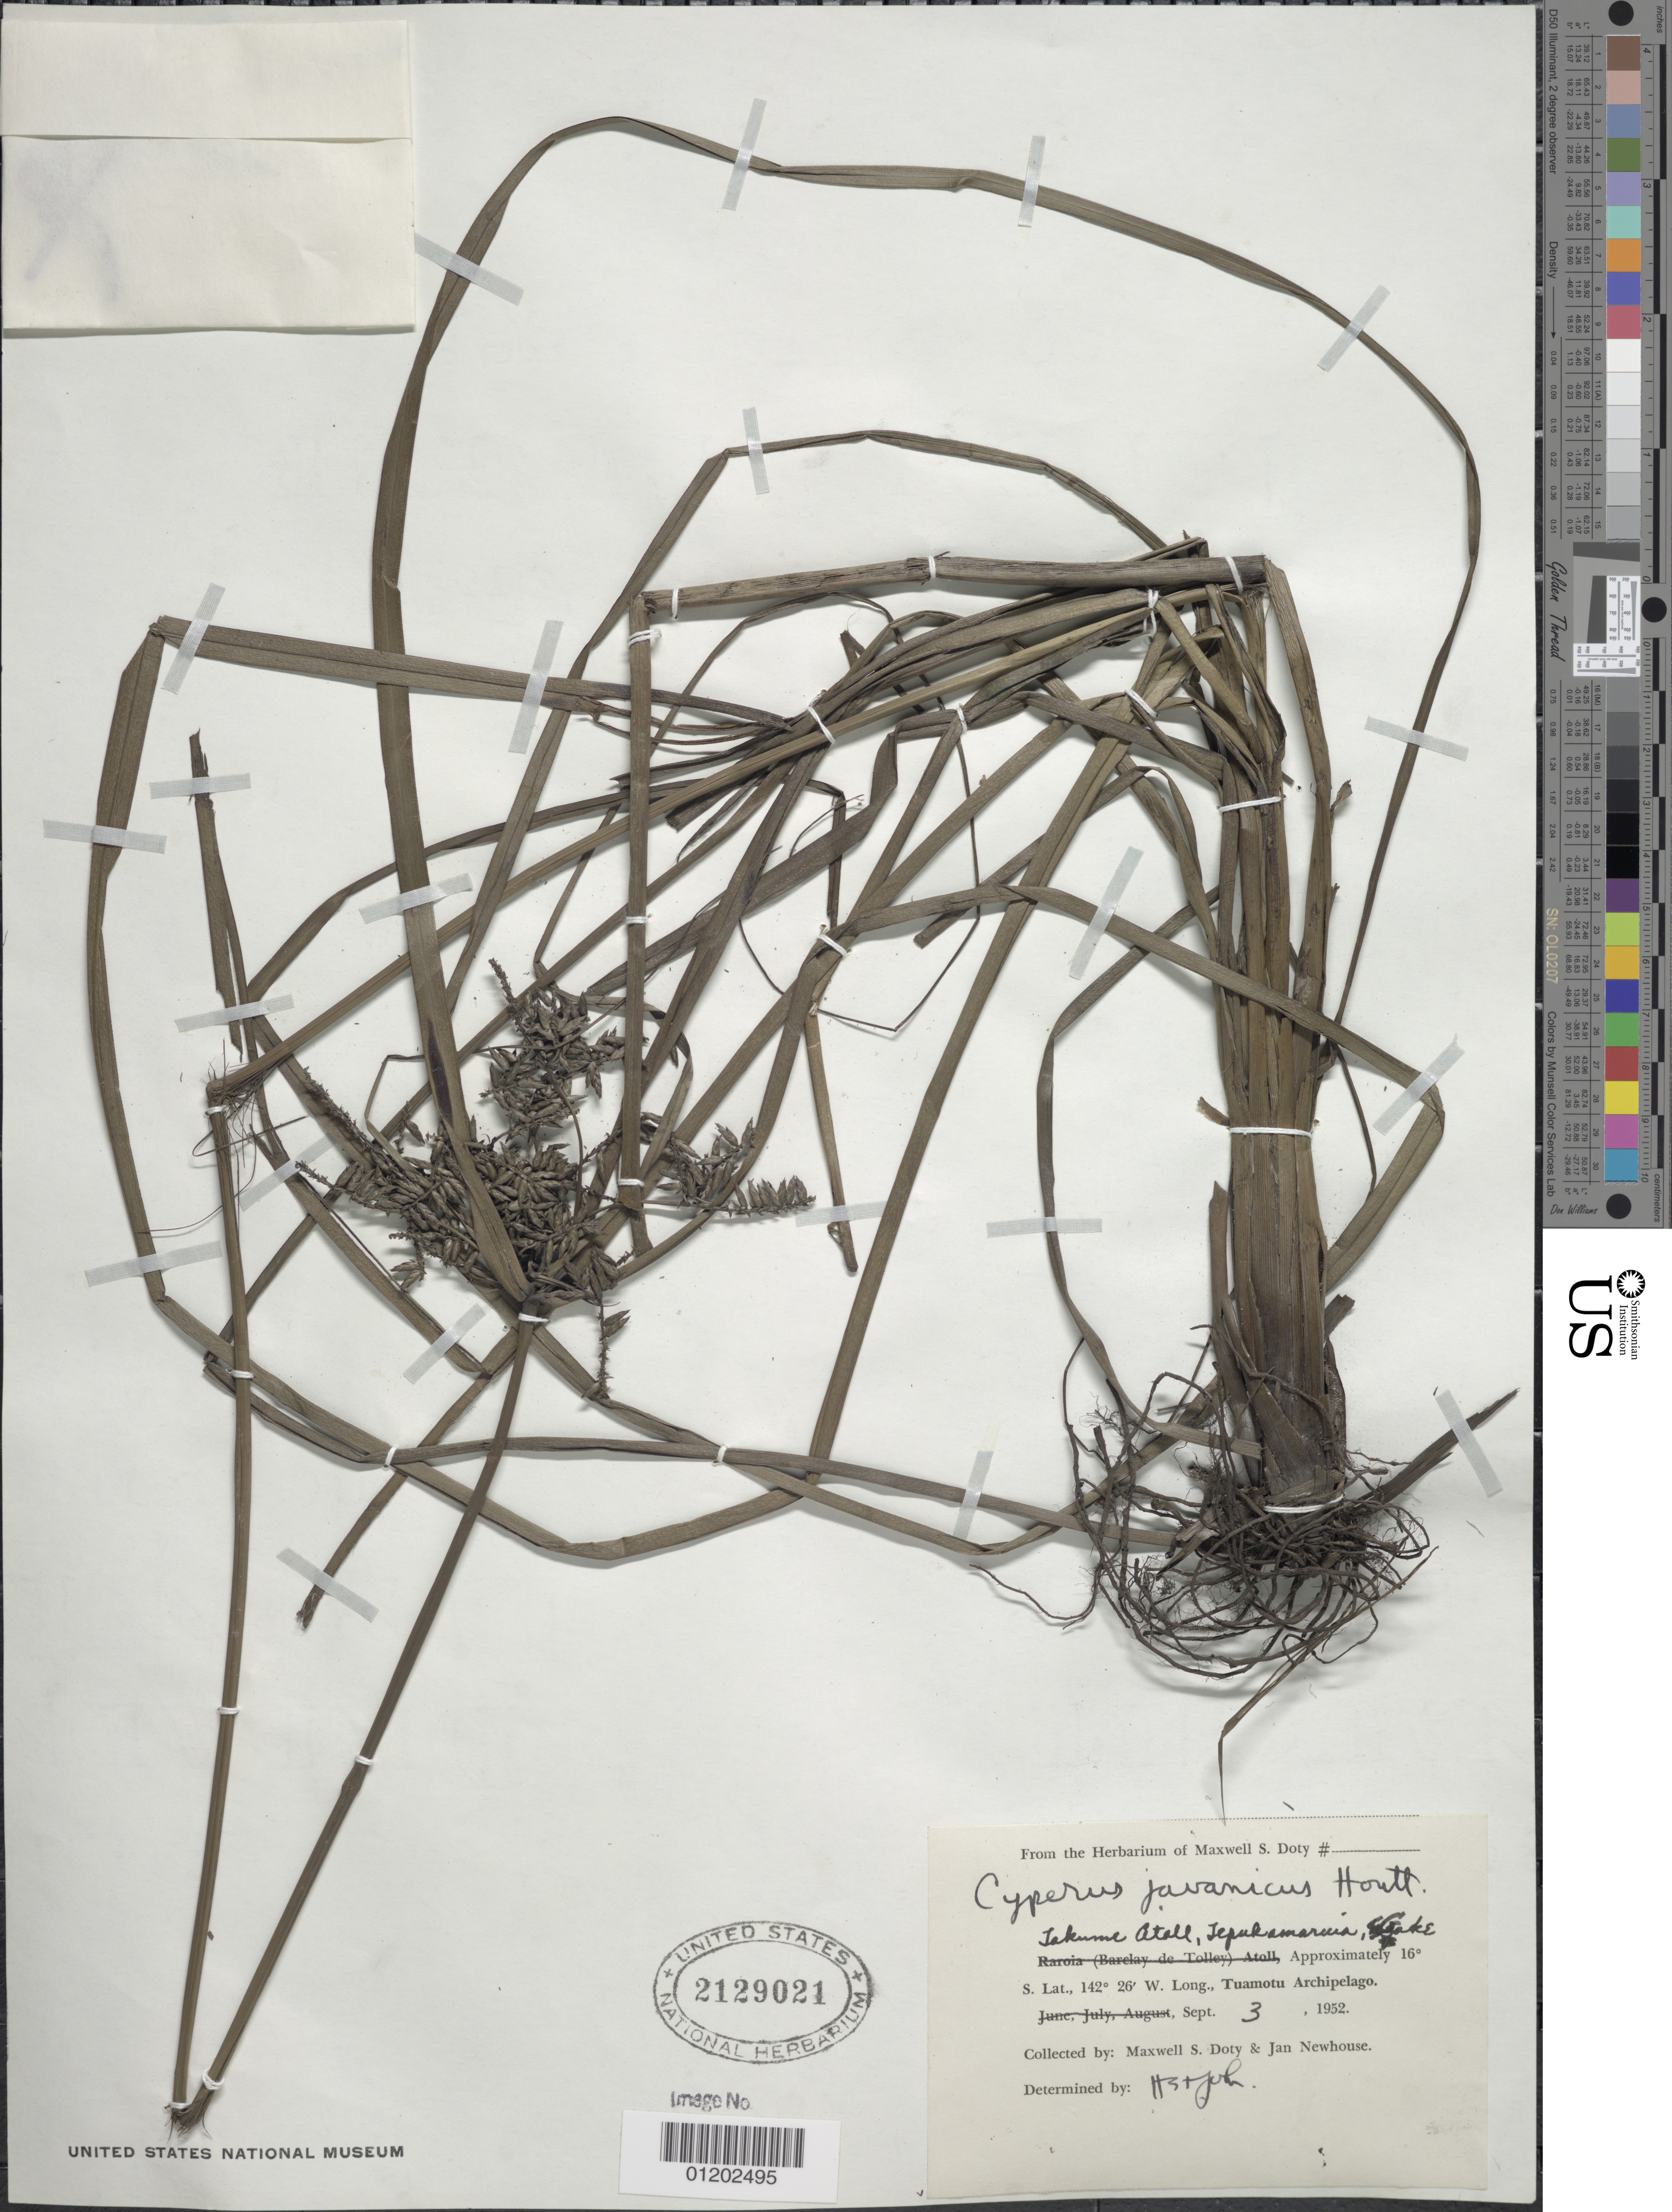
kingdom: Plantae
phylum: Tracheophyta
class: Liliopsida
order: Poales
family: Cyperaceae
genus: Cyperus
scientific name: Cyperus javanicus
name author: Houtt.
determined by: St. John, H.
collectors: M. S. Doty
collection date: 1952-09-03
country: French Polynesia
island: Takume Atoll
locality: Takuma atoll, Tepukamaruia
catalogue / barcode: US 2129021